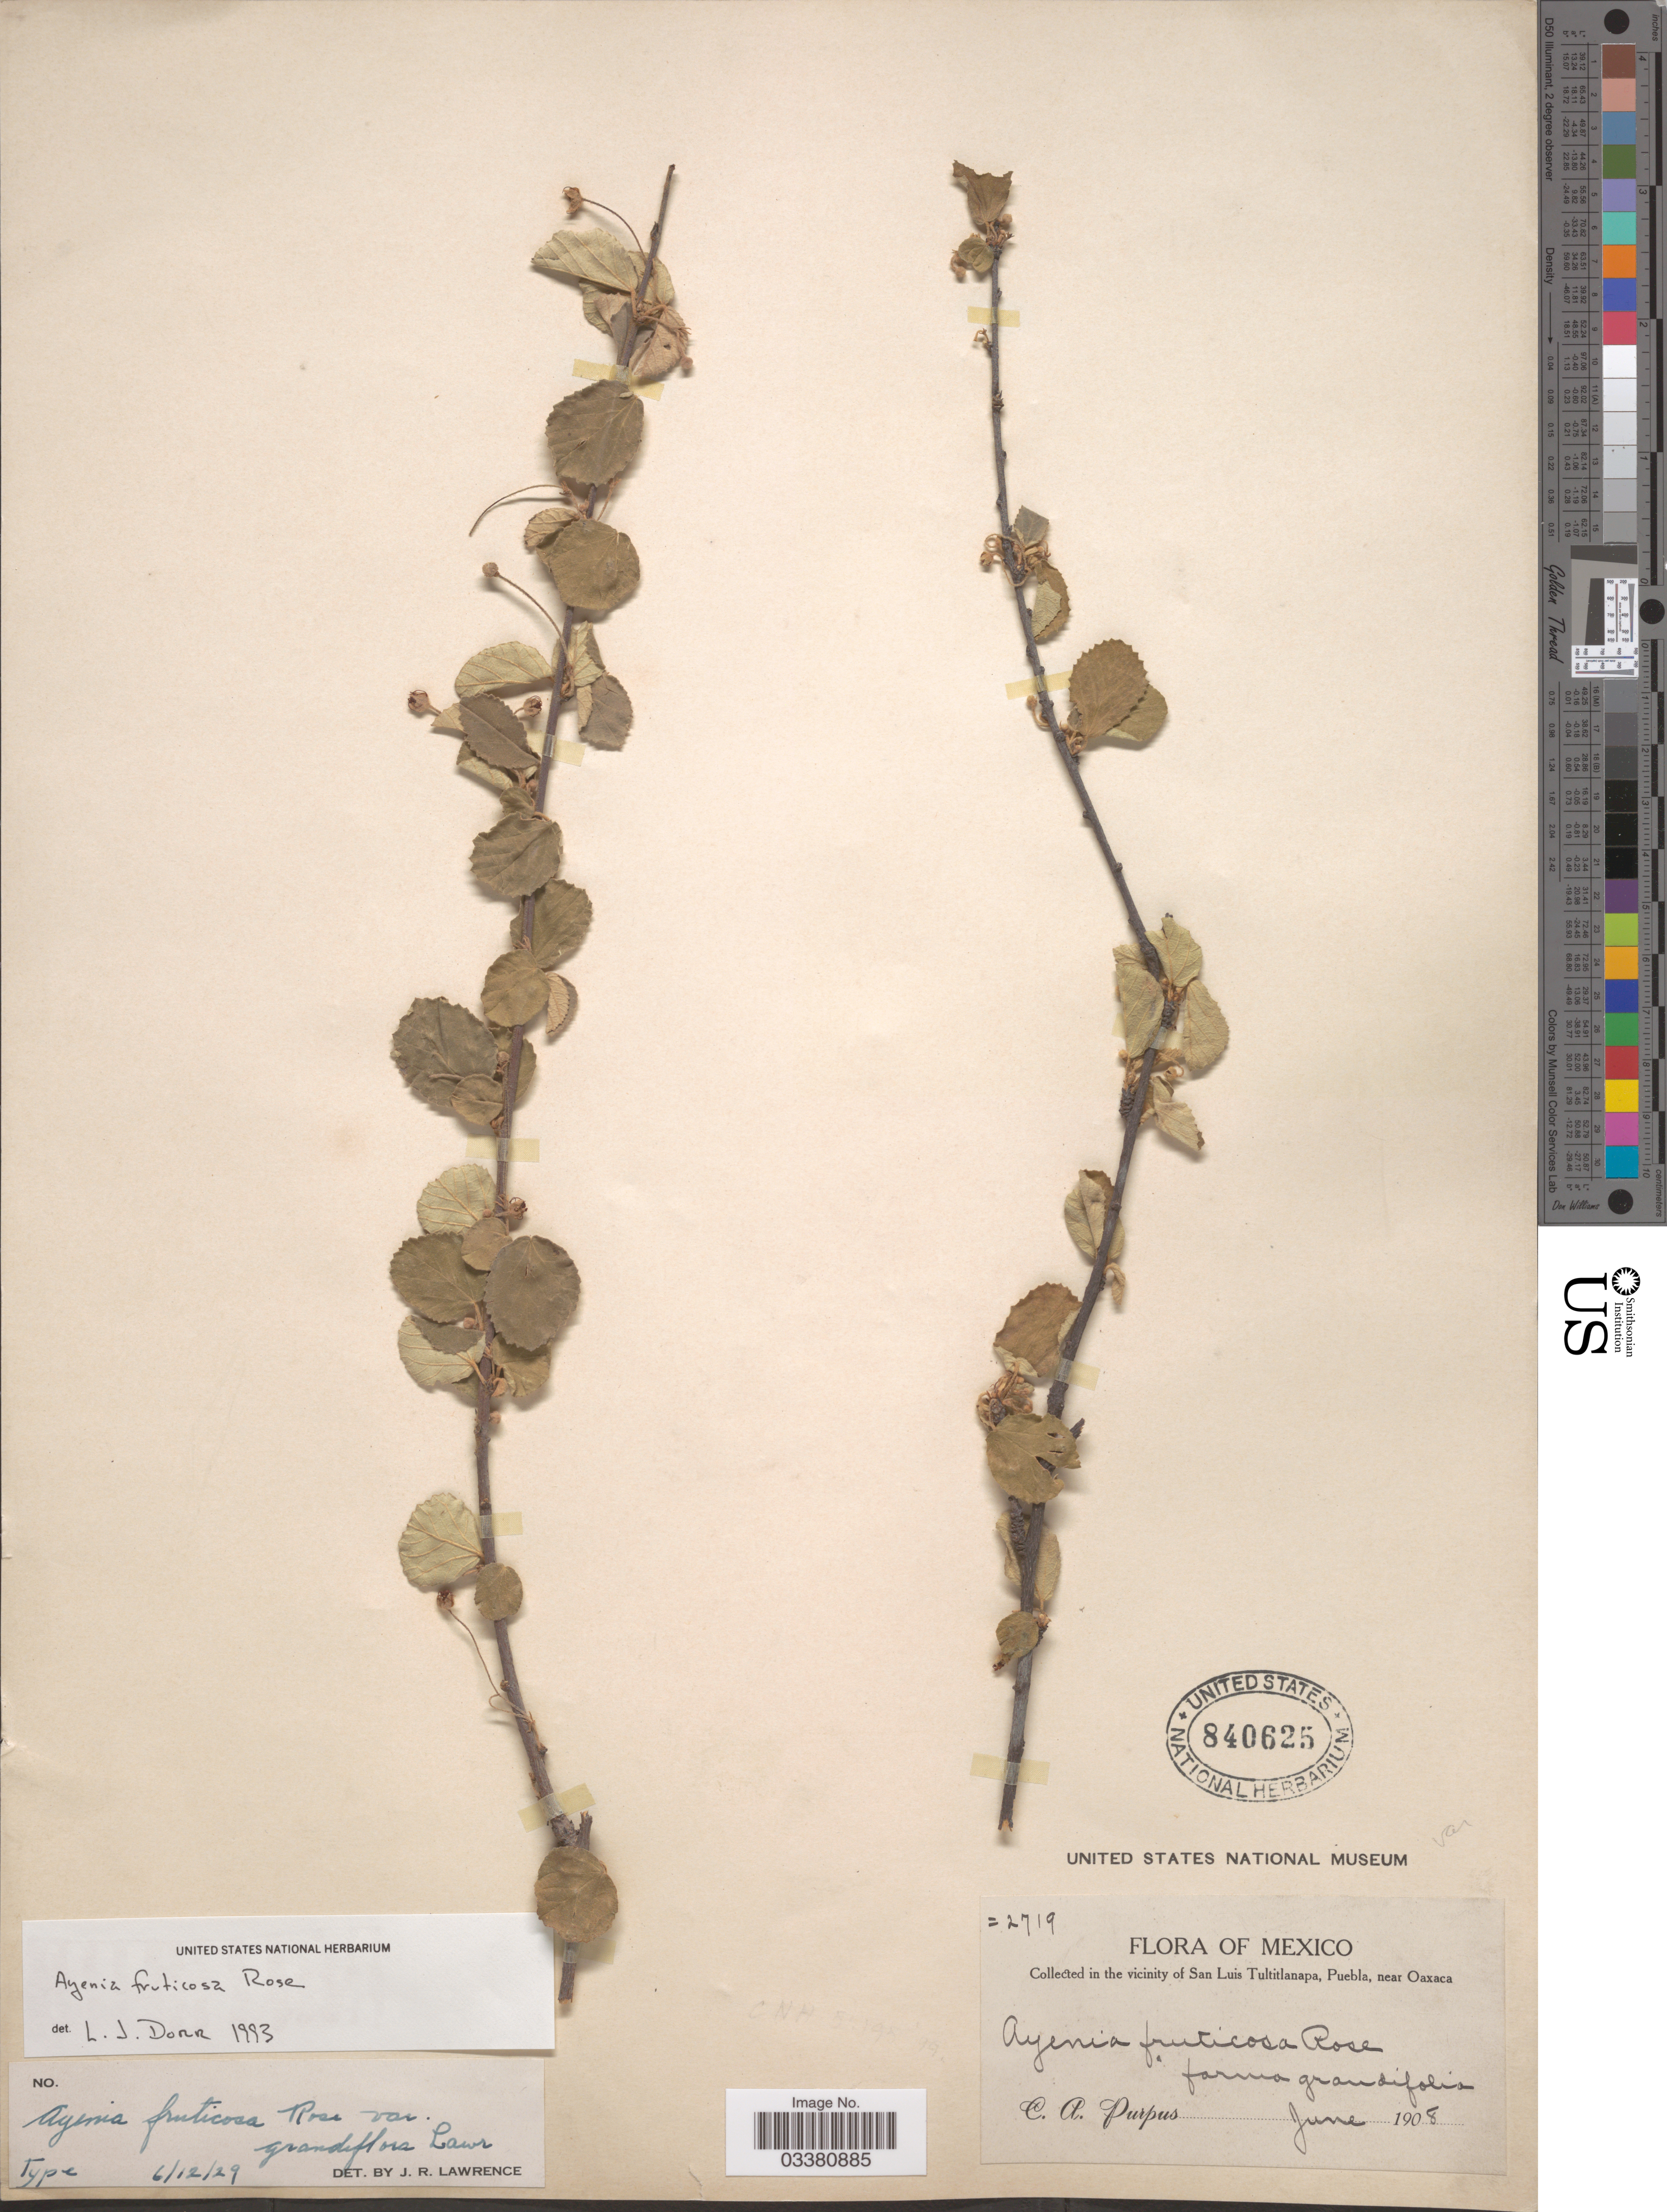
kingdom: Plantae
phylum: Tracheophyta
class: Magnoliopsida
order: Malvales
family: Malvaceae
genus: Ayenia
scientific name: Ayenia fruticosa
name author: Rose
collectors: C. A. Purpus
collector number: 2719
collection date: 1907-06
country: Mexico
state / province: Puebla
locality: In the vicinity of San Luis Tultitlanapa, Puebla, near Oaxaca.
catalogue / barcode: US 840625